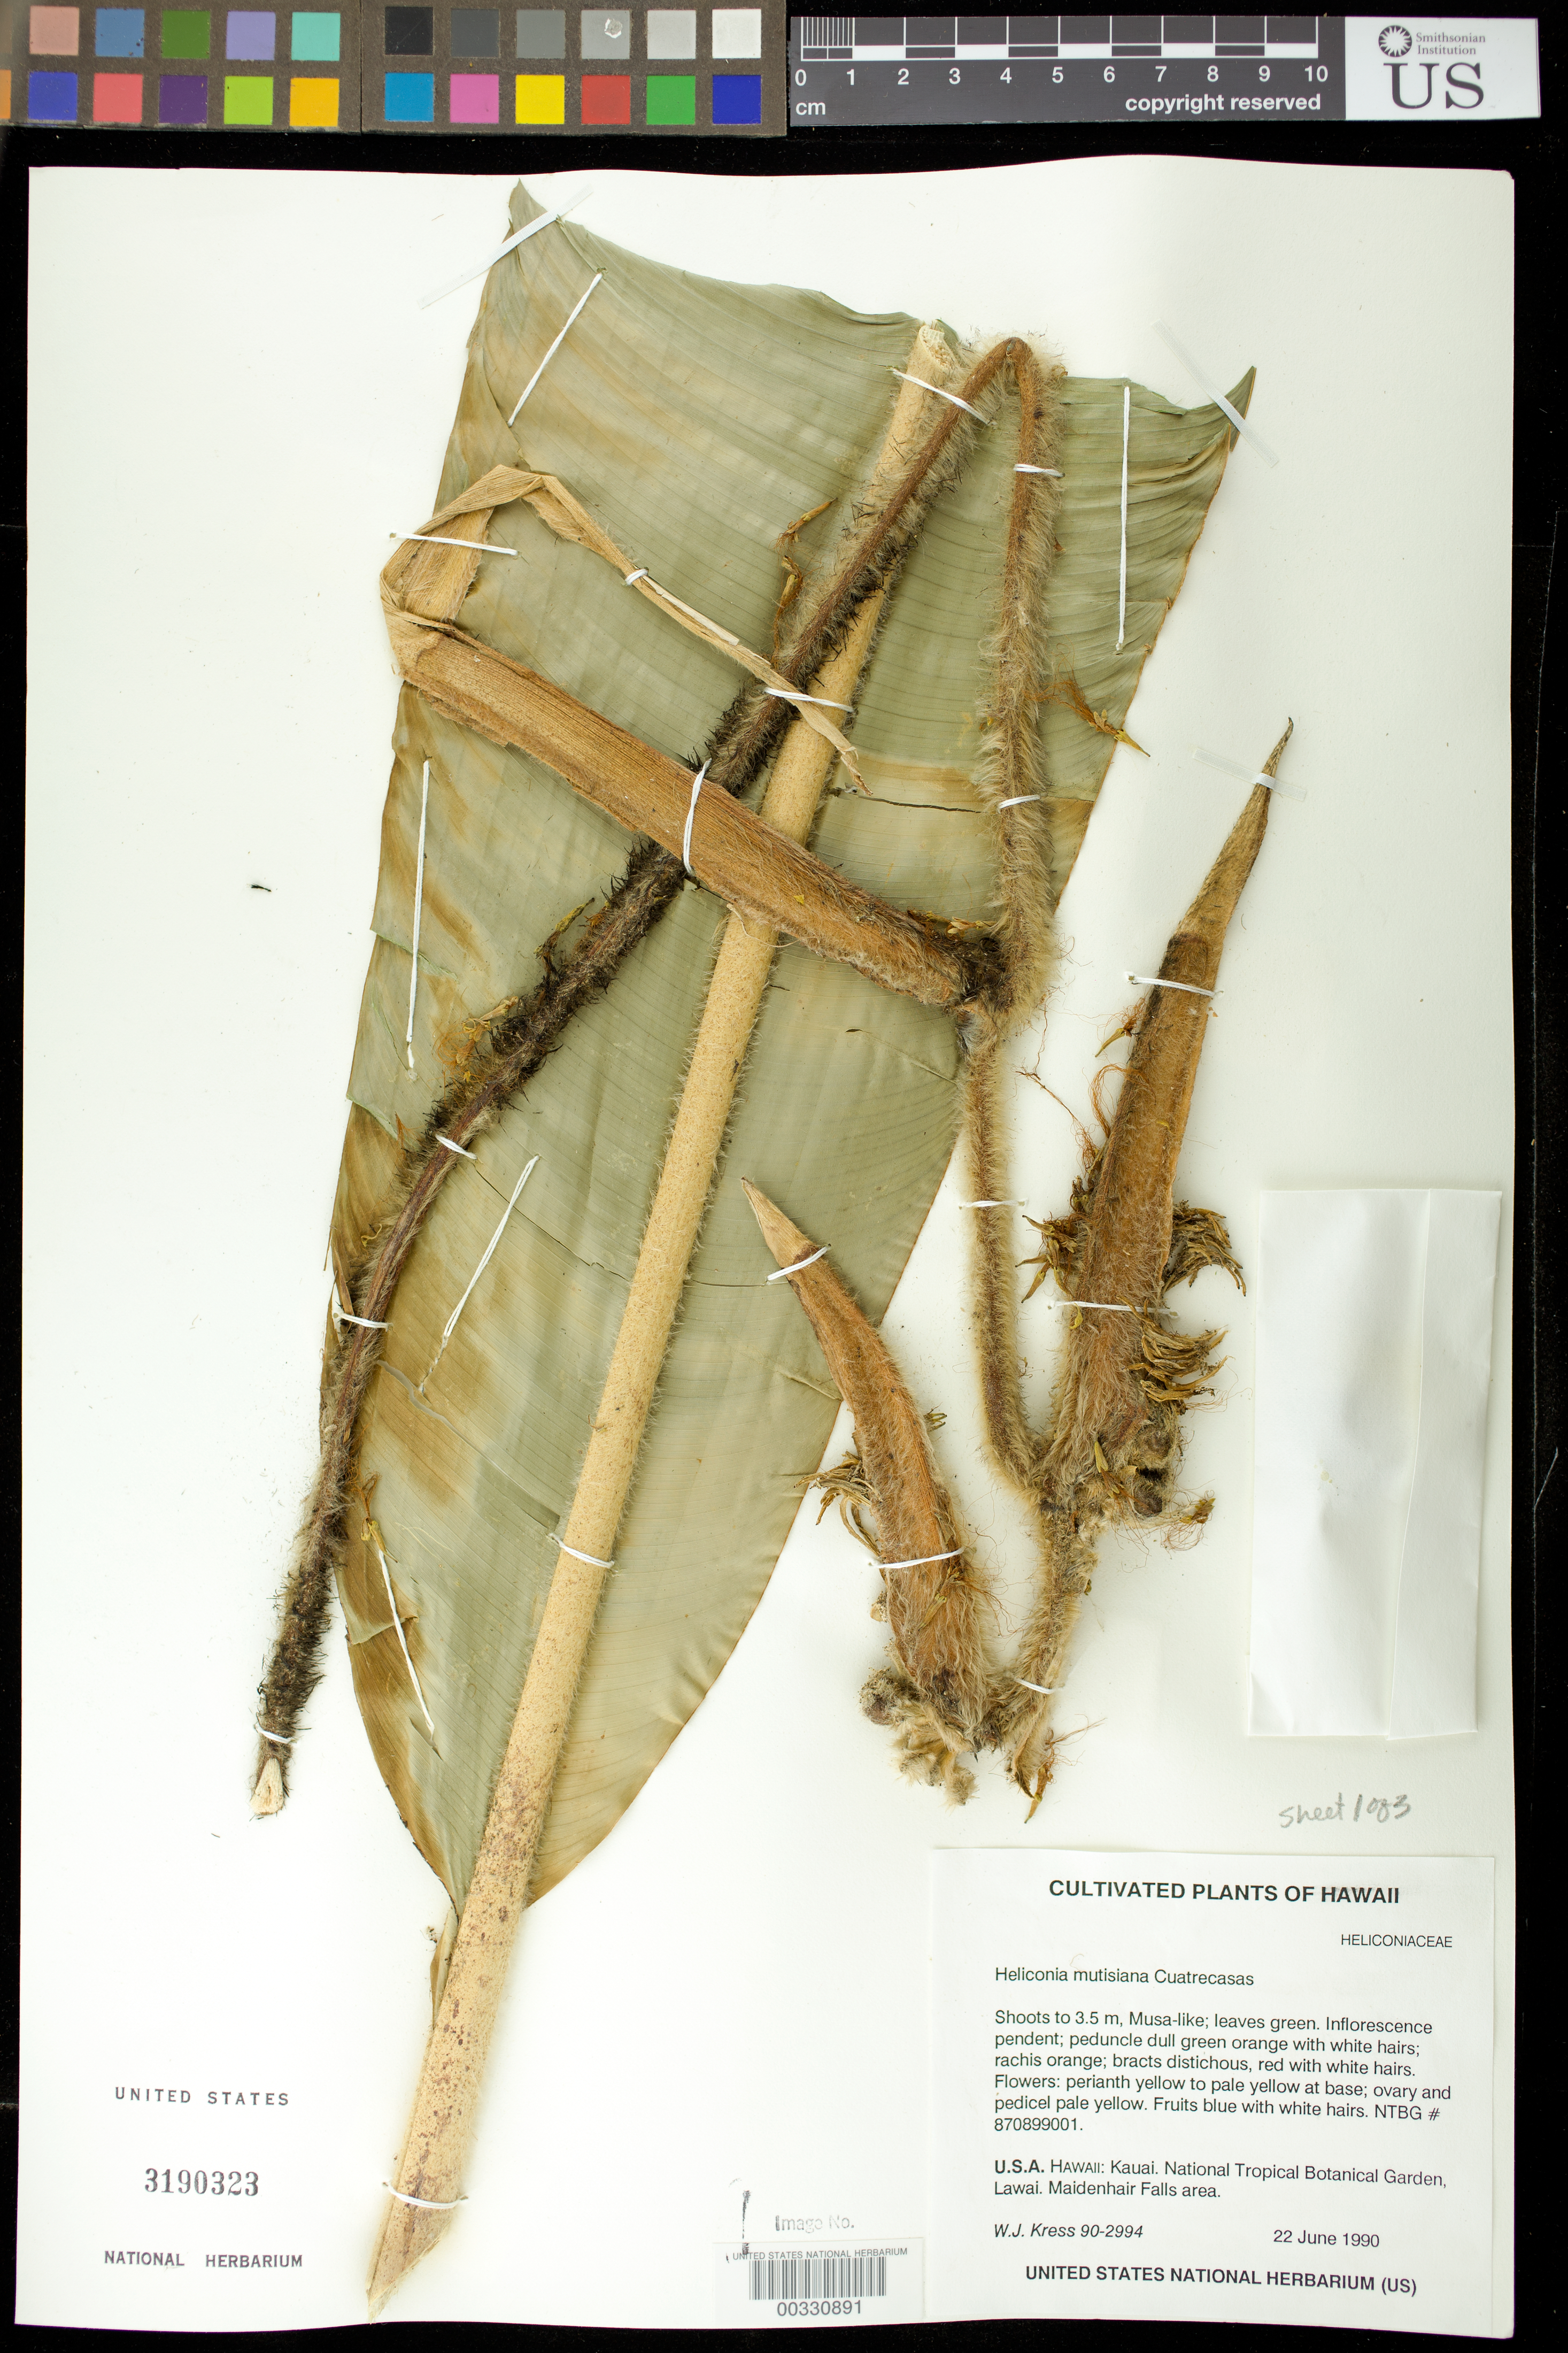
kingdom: Plantae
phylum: Tracheophyta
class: Liliopsida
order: Zingiberales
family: Heliconiaceae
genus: Heliconia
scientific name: Heliconia mutisiana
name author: Cuatrec.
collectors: W. J. Kress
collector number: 90-2994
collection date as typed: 22 Jun 1990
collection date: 1990-06-22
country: United States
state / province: Florida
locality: Southern Florida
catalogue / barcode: US 3190323